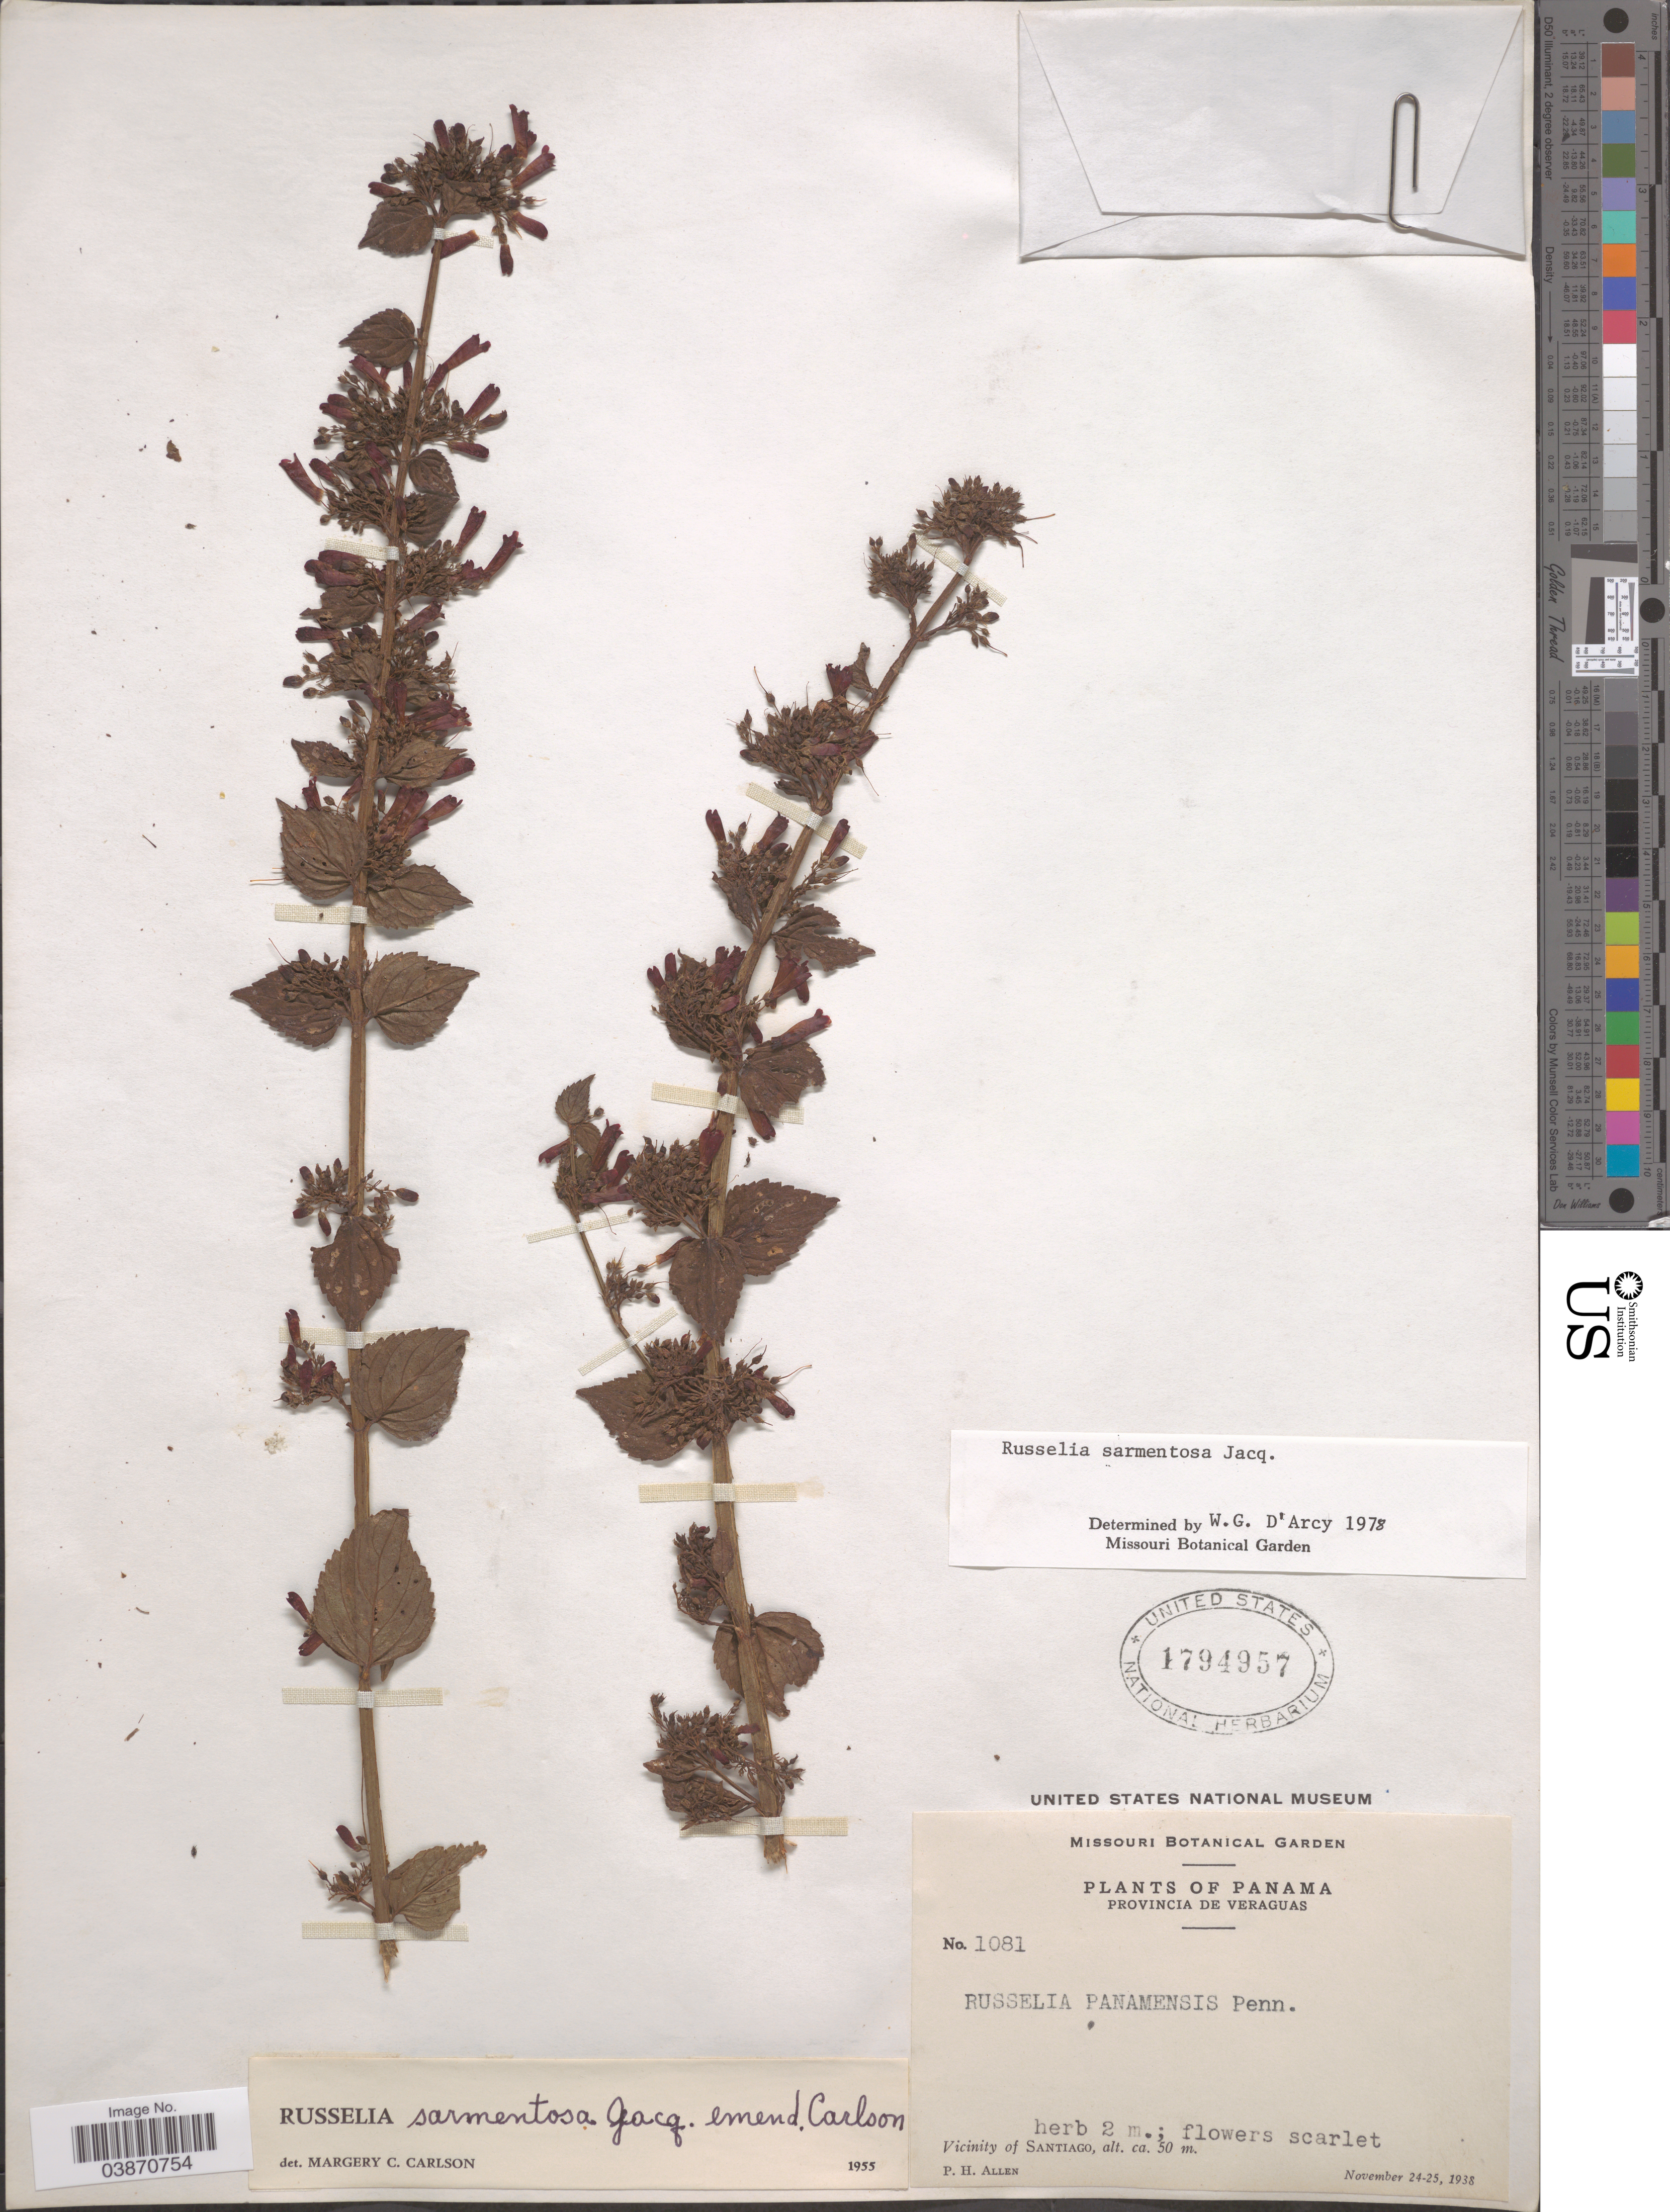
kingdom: Plantae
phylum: Tracheophyta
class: Magnoliopsida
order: Lamiales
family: Plantaginaceae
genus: Russelia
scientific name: Russelia sarmentosa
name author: Jacq.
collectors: P. H. Allen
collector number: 1081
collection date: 1938-11-24/1938-11-25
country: Panama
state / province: Veraguas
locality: Vicinity of Santiago.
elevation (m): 50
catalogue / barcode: US 1794957